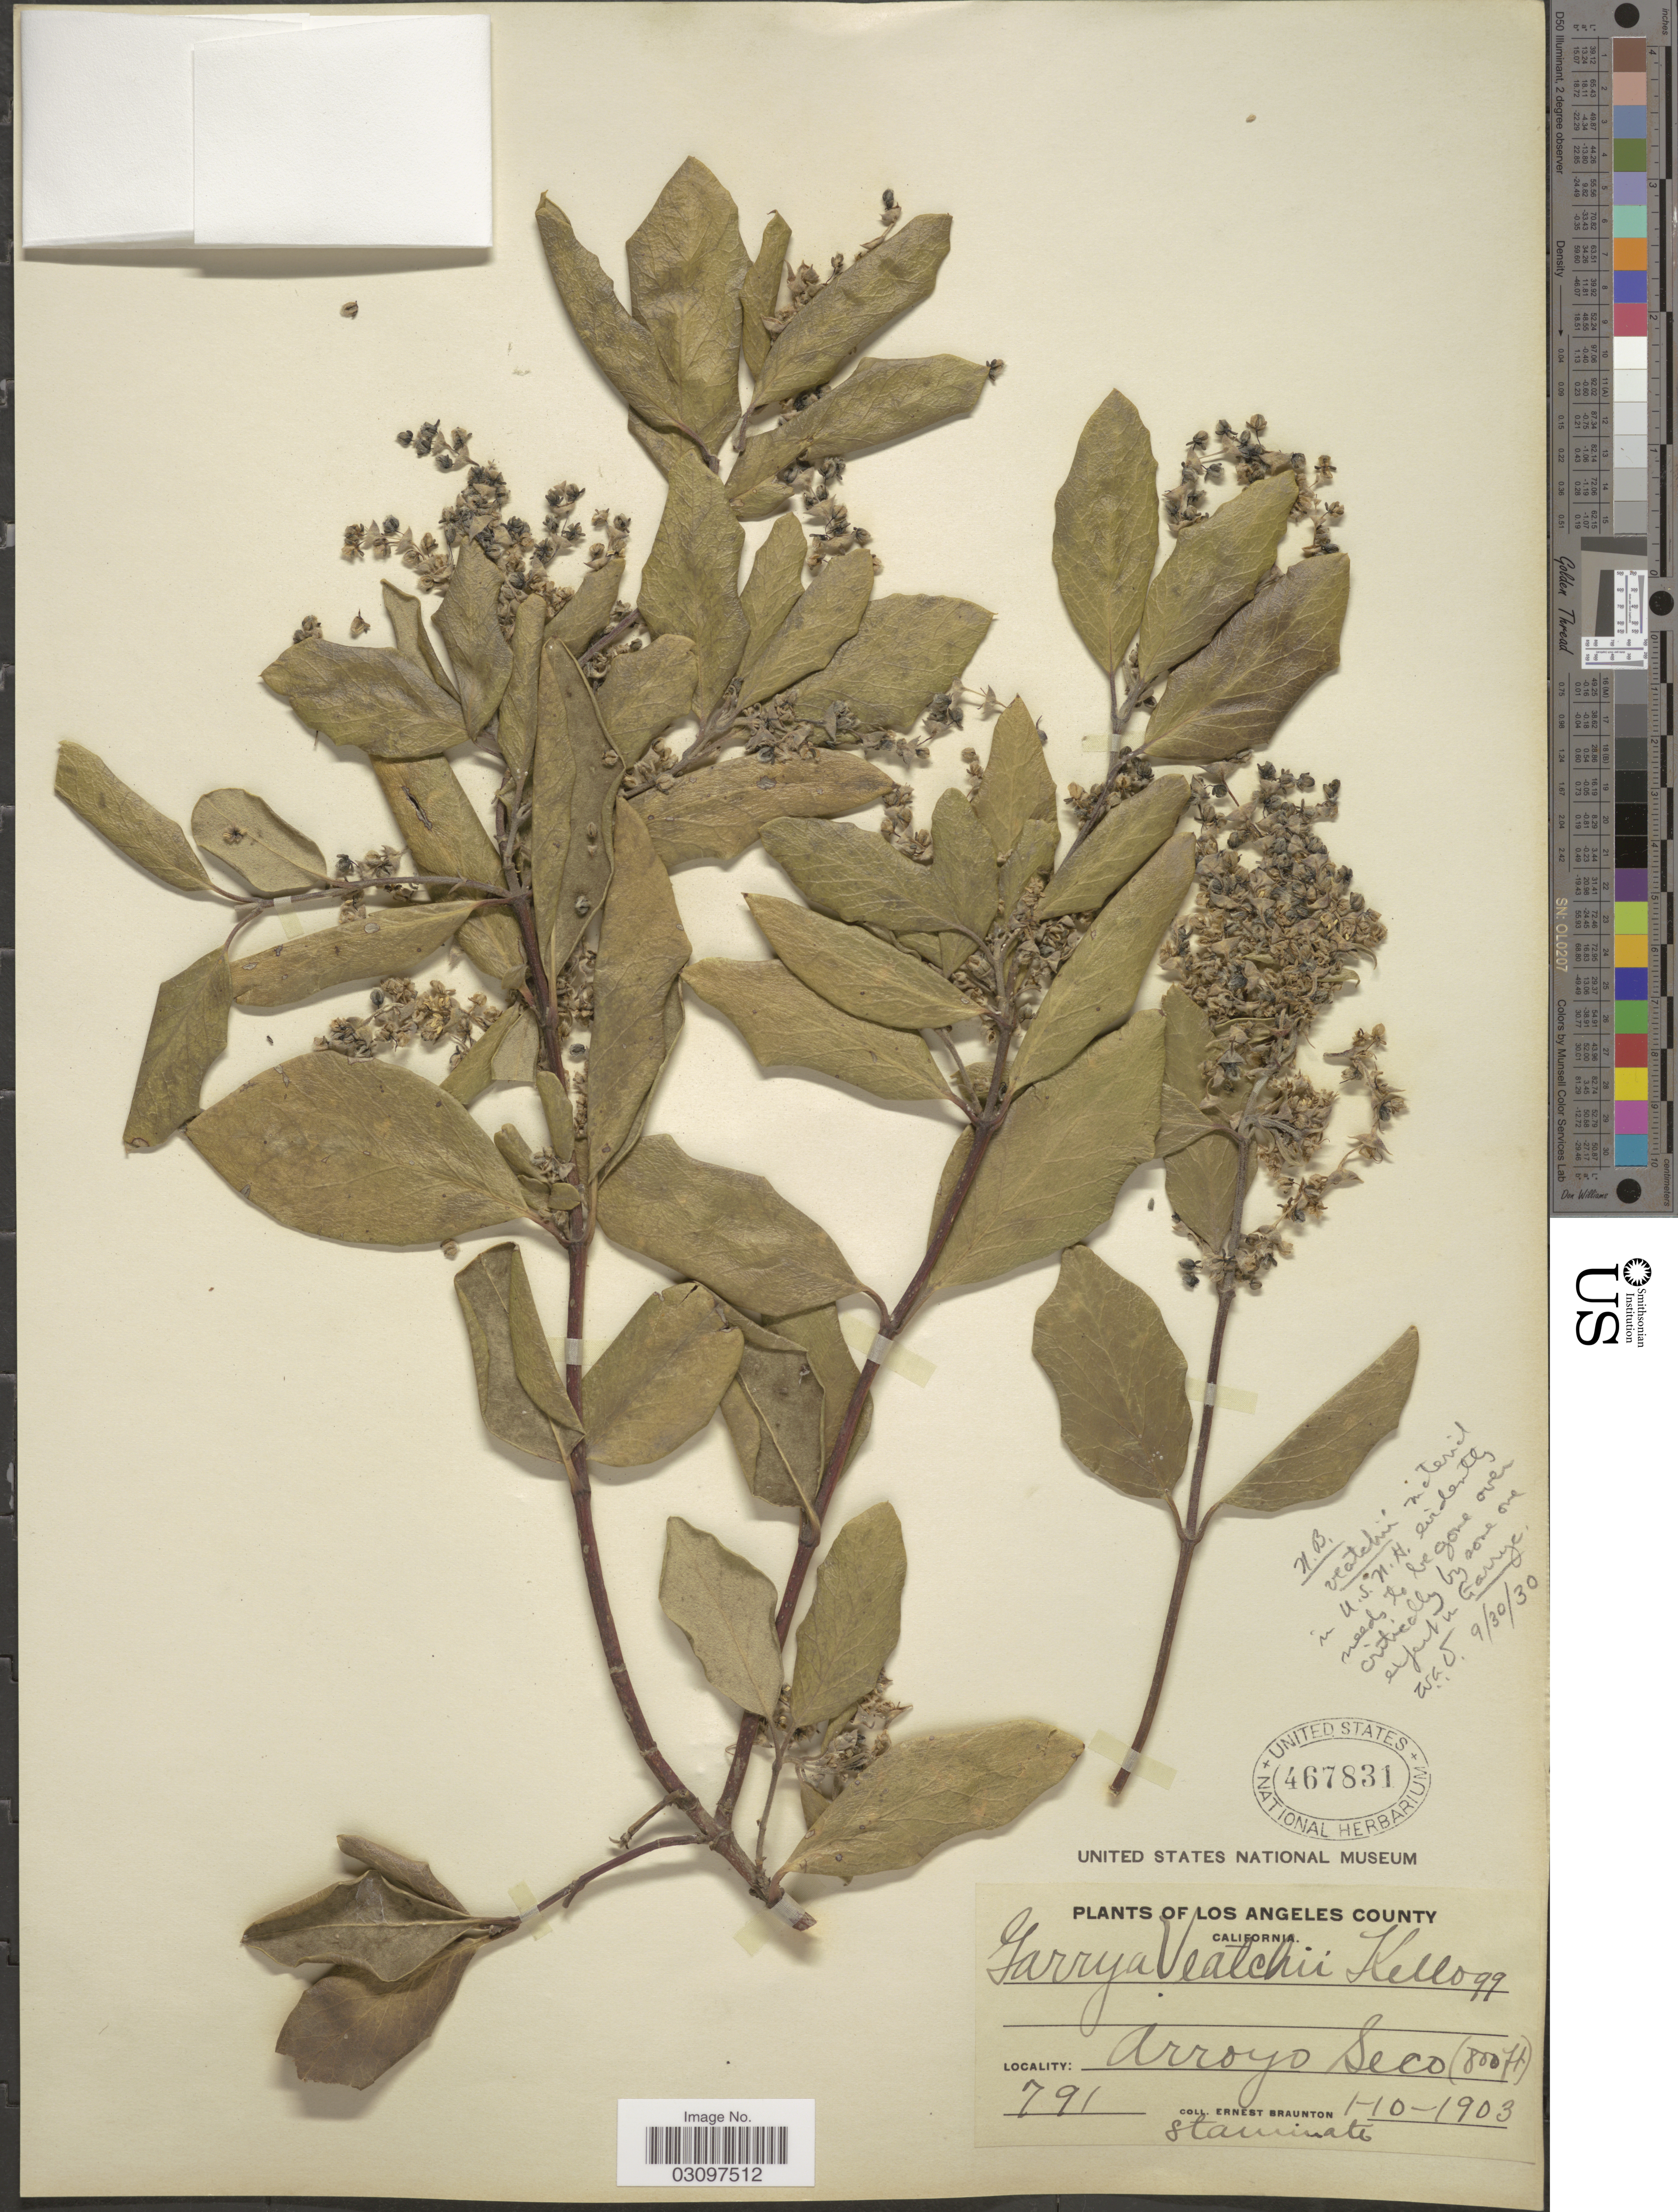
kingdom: Plantae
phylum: Tracheophyta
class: Magnoliopsida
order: Garryales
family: Garryaceae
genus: Garrya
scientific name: Garrya veatchii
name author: Kellogg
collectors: E. Braunton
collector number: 791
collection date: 1903-01-10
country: United States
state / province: California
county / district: Los Angeles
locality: Los Angeles County. Arroyo Seco.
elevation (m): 244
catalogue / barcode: US 467831